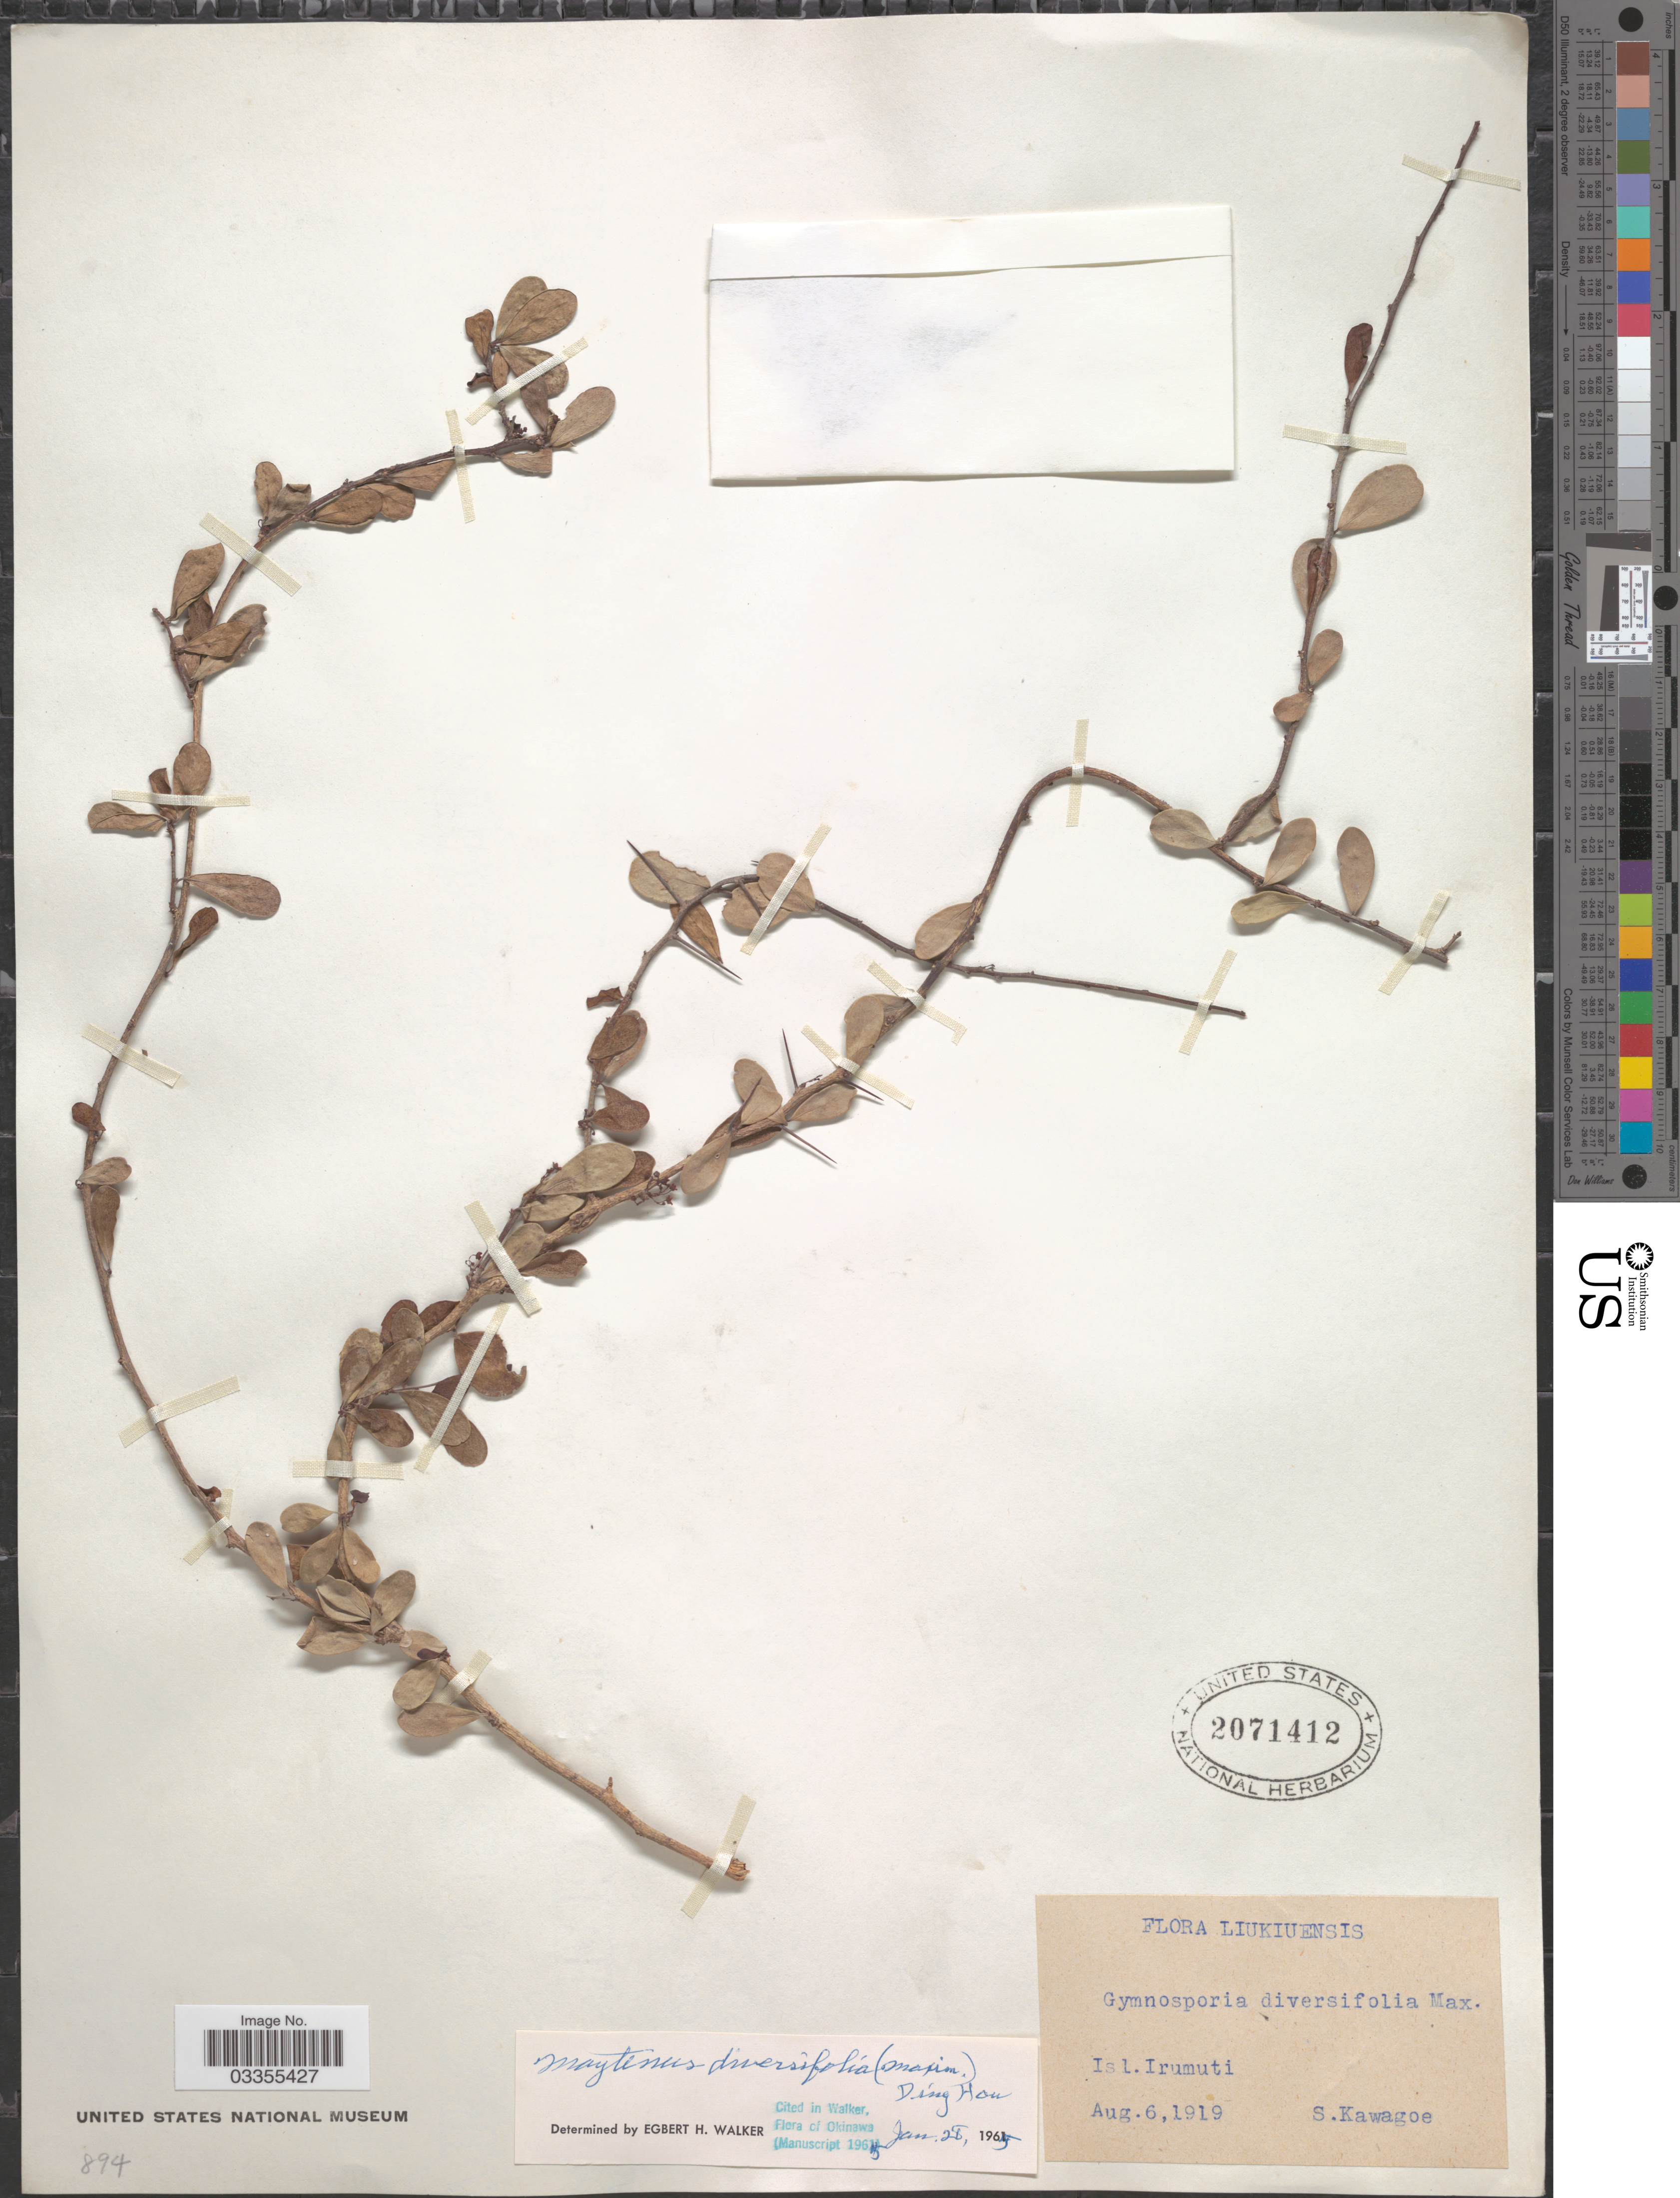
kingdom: Plantae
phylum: Tracheophyta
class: Magnoliopsida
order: Celastrales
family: Celastraceae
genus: Gymnosporia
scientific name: Gymnosporia diversifolia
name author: Maxim.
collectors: S. Kawagoe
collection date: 1919-08-06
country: Japan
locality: Liukiuensis. Isl. Irumuti.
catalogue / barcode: US 2071412